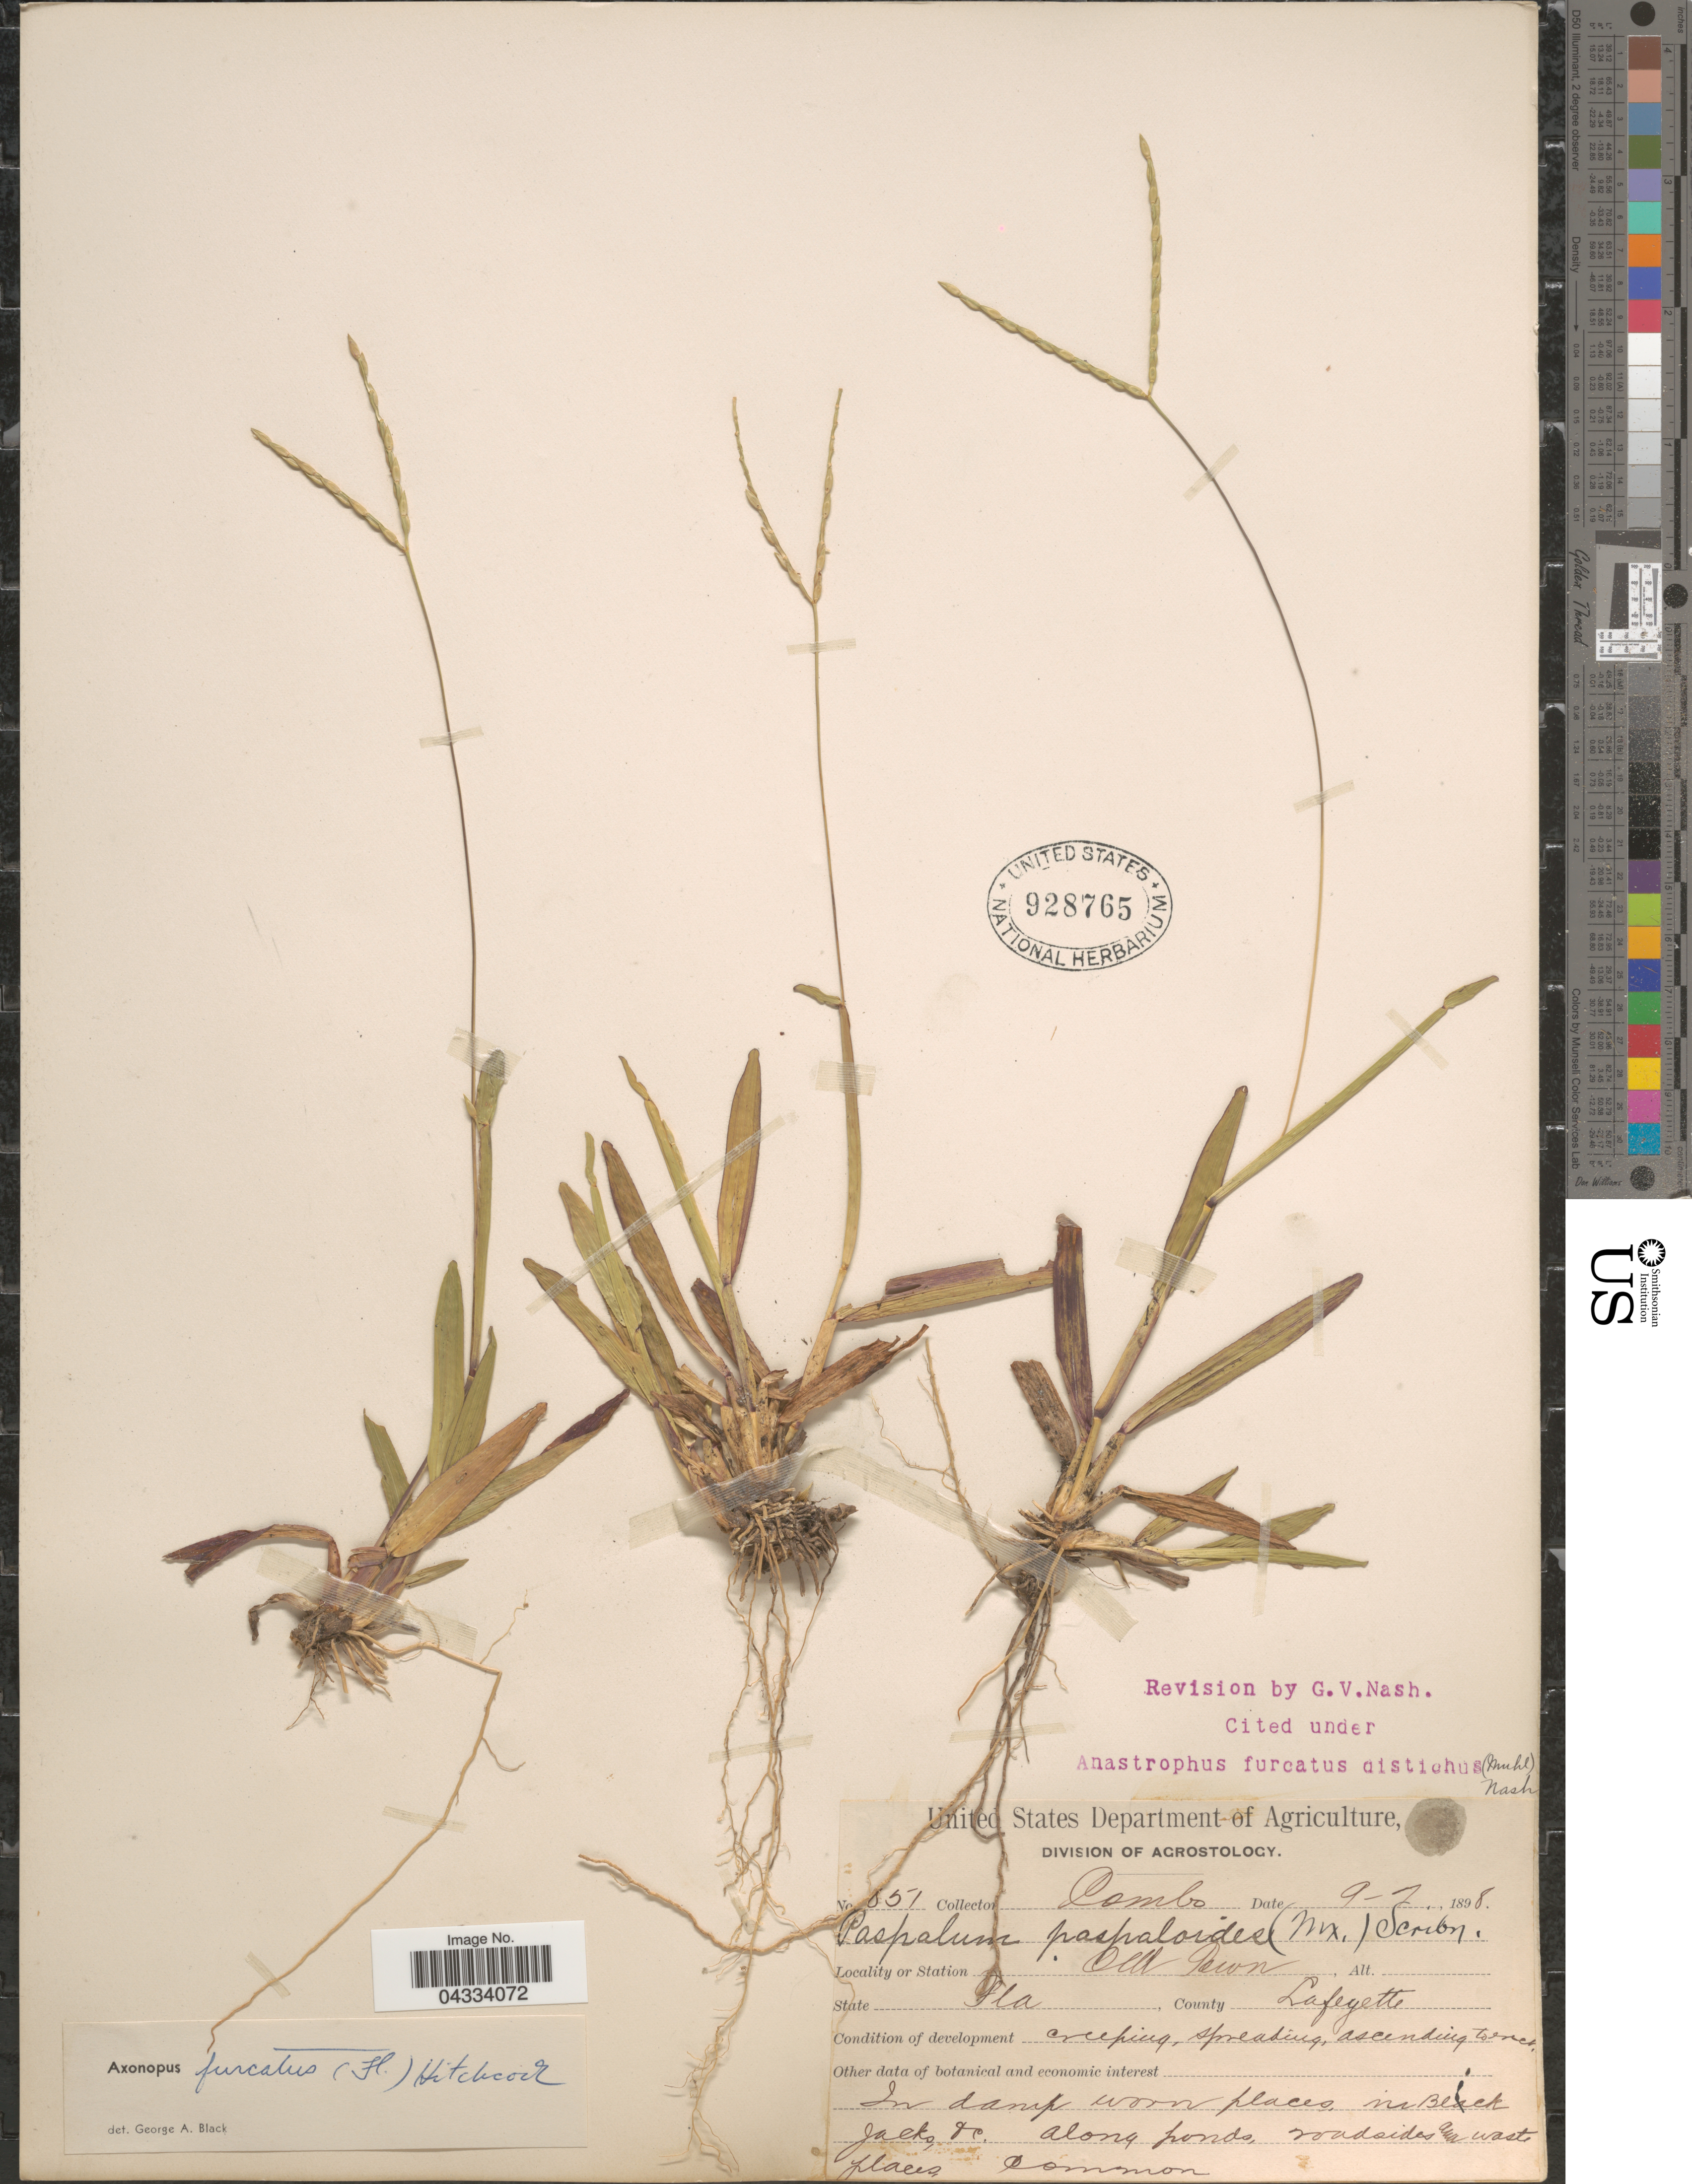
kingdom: Plantae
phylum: Tracheophyta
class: Liliopsida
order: Poales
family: Poaceae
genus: Axonopus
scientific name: Axonopus furcatus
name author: (Flüggé) Hitchc.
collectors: -. Combs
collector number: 851*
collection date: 1898-09-07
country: United States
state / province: Florida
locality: Old Pawn. County Lafayette. Near Black Jack.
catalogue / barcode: US 928765